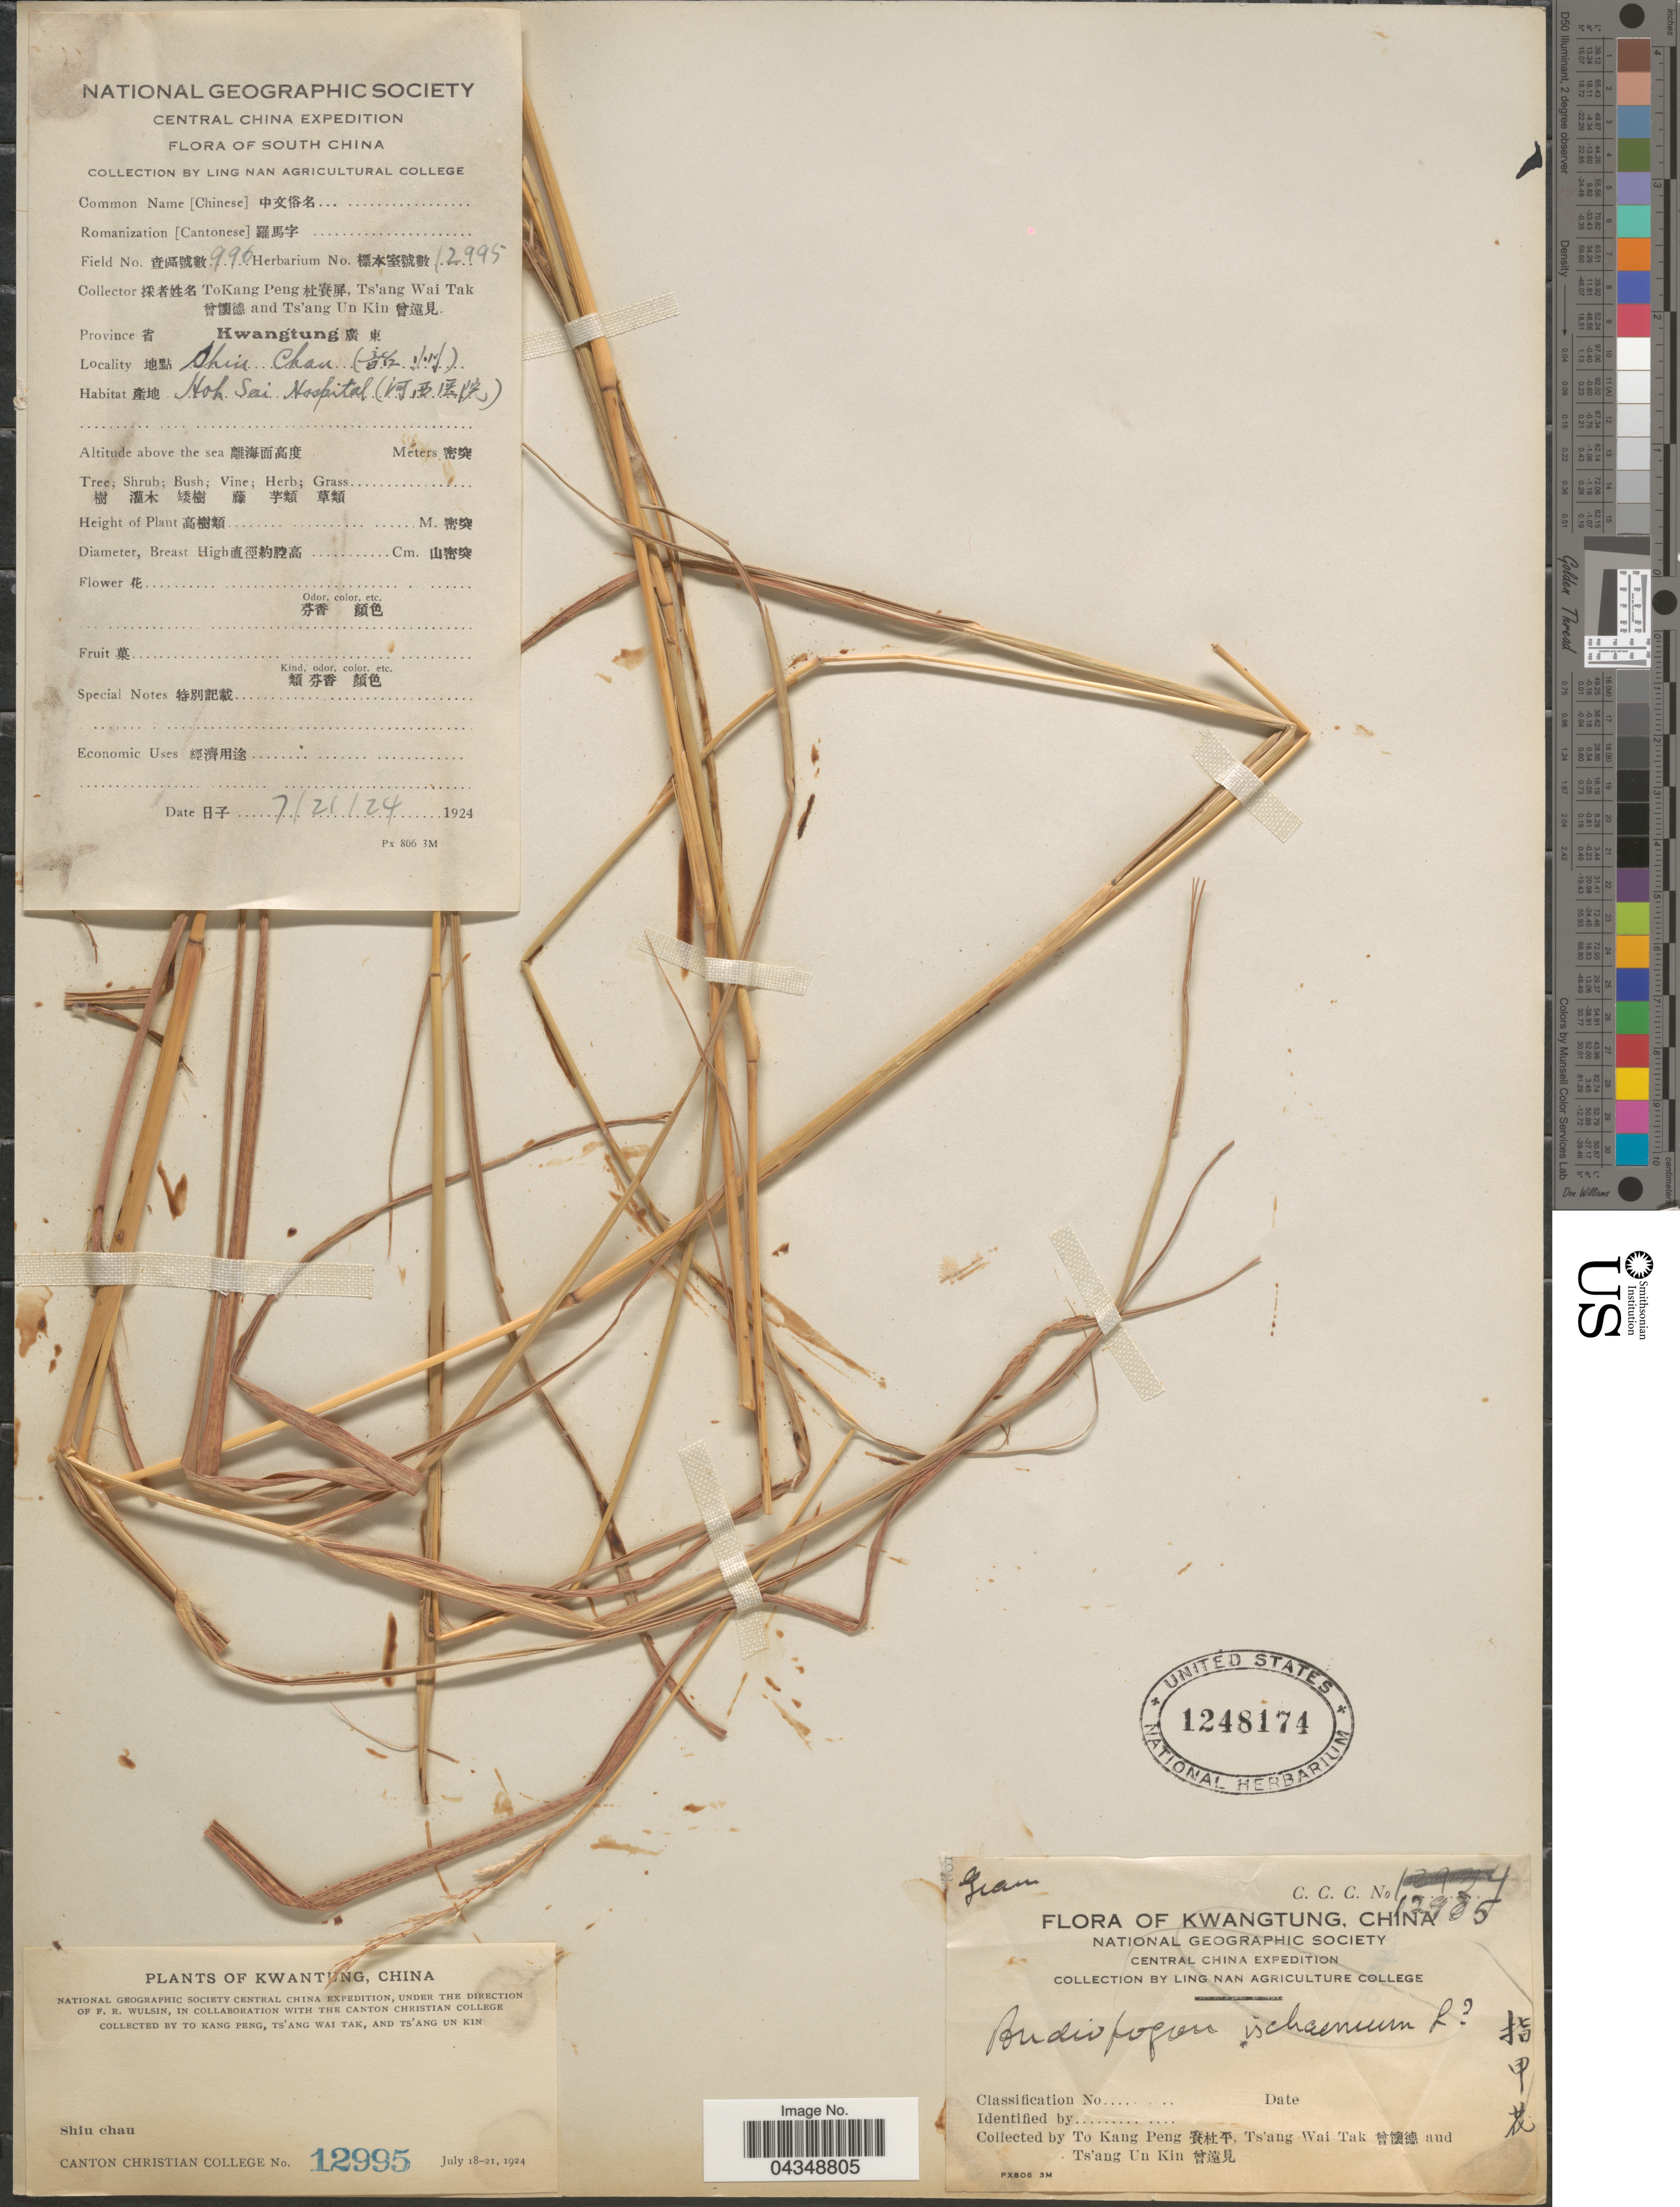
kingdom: Plantae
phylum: Tracheophyta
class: Liliopsida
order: Poales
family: Poaceae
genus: Bothriochloa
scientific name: Bothriochloa ischaemum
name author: (L.) Keng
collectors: To Kang P'eng, W. T. Tsang & Ts' Ang Un Kin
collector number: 12995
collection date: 1924-07-21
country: China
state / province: Guangdong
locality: Kwangtung. National Geographic Central China Expedition. National Geographic Society. Central China Expedition. South China. Shin Chan. (X).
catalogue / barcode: US 1248174